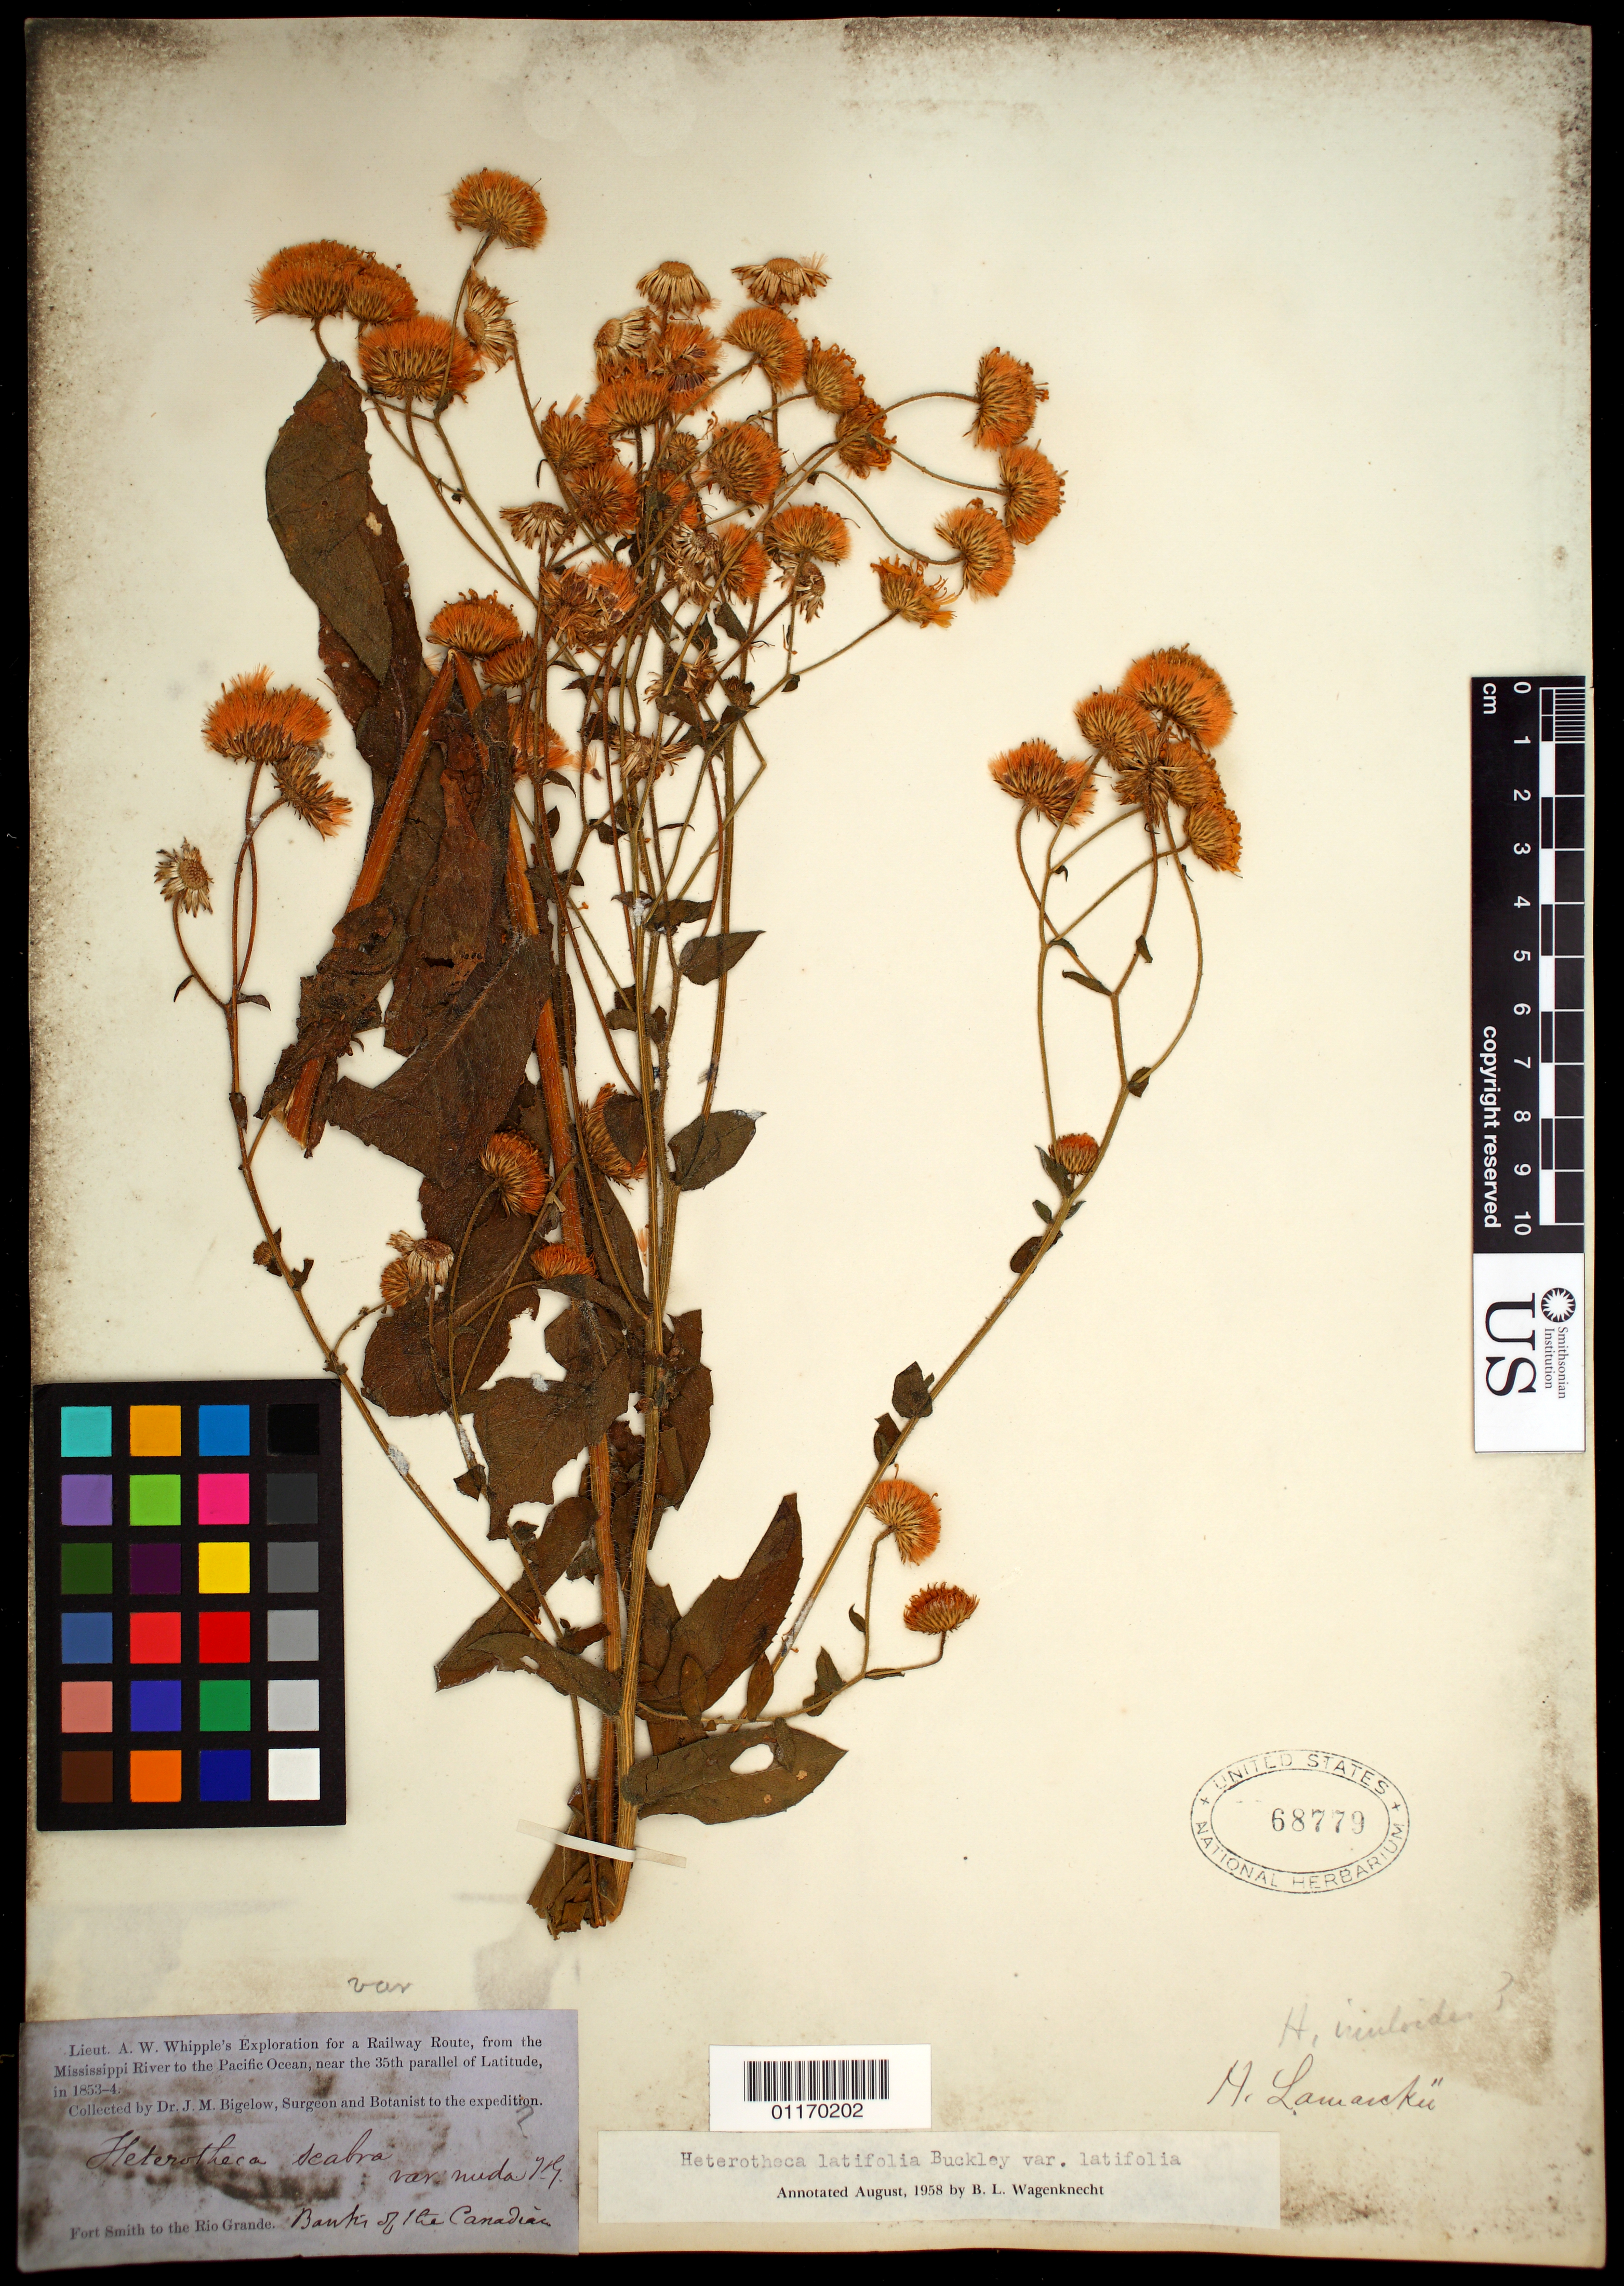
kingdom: Plantae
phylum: Tracheophyta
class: Magnoliopsida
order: Asterales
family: Asteraceae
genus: Heterotheca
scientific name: Heterotheca latifolia var. latifolia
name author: Buckley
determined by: Wagenknecht, B. L.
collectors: J. M. Bigelow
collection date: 1853/1854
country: United States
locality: Fort Smith to the Rio Grande, Banks of the Canadian River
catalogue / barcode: US 68779